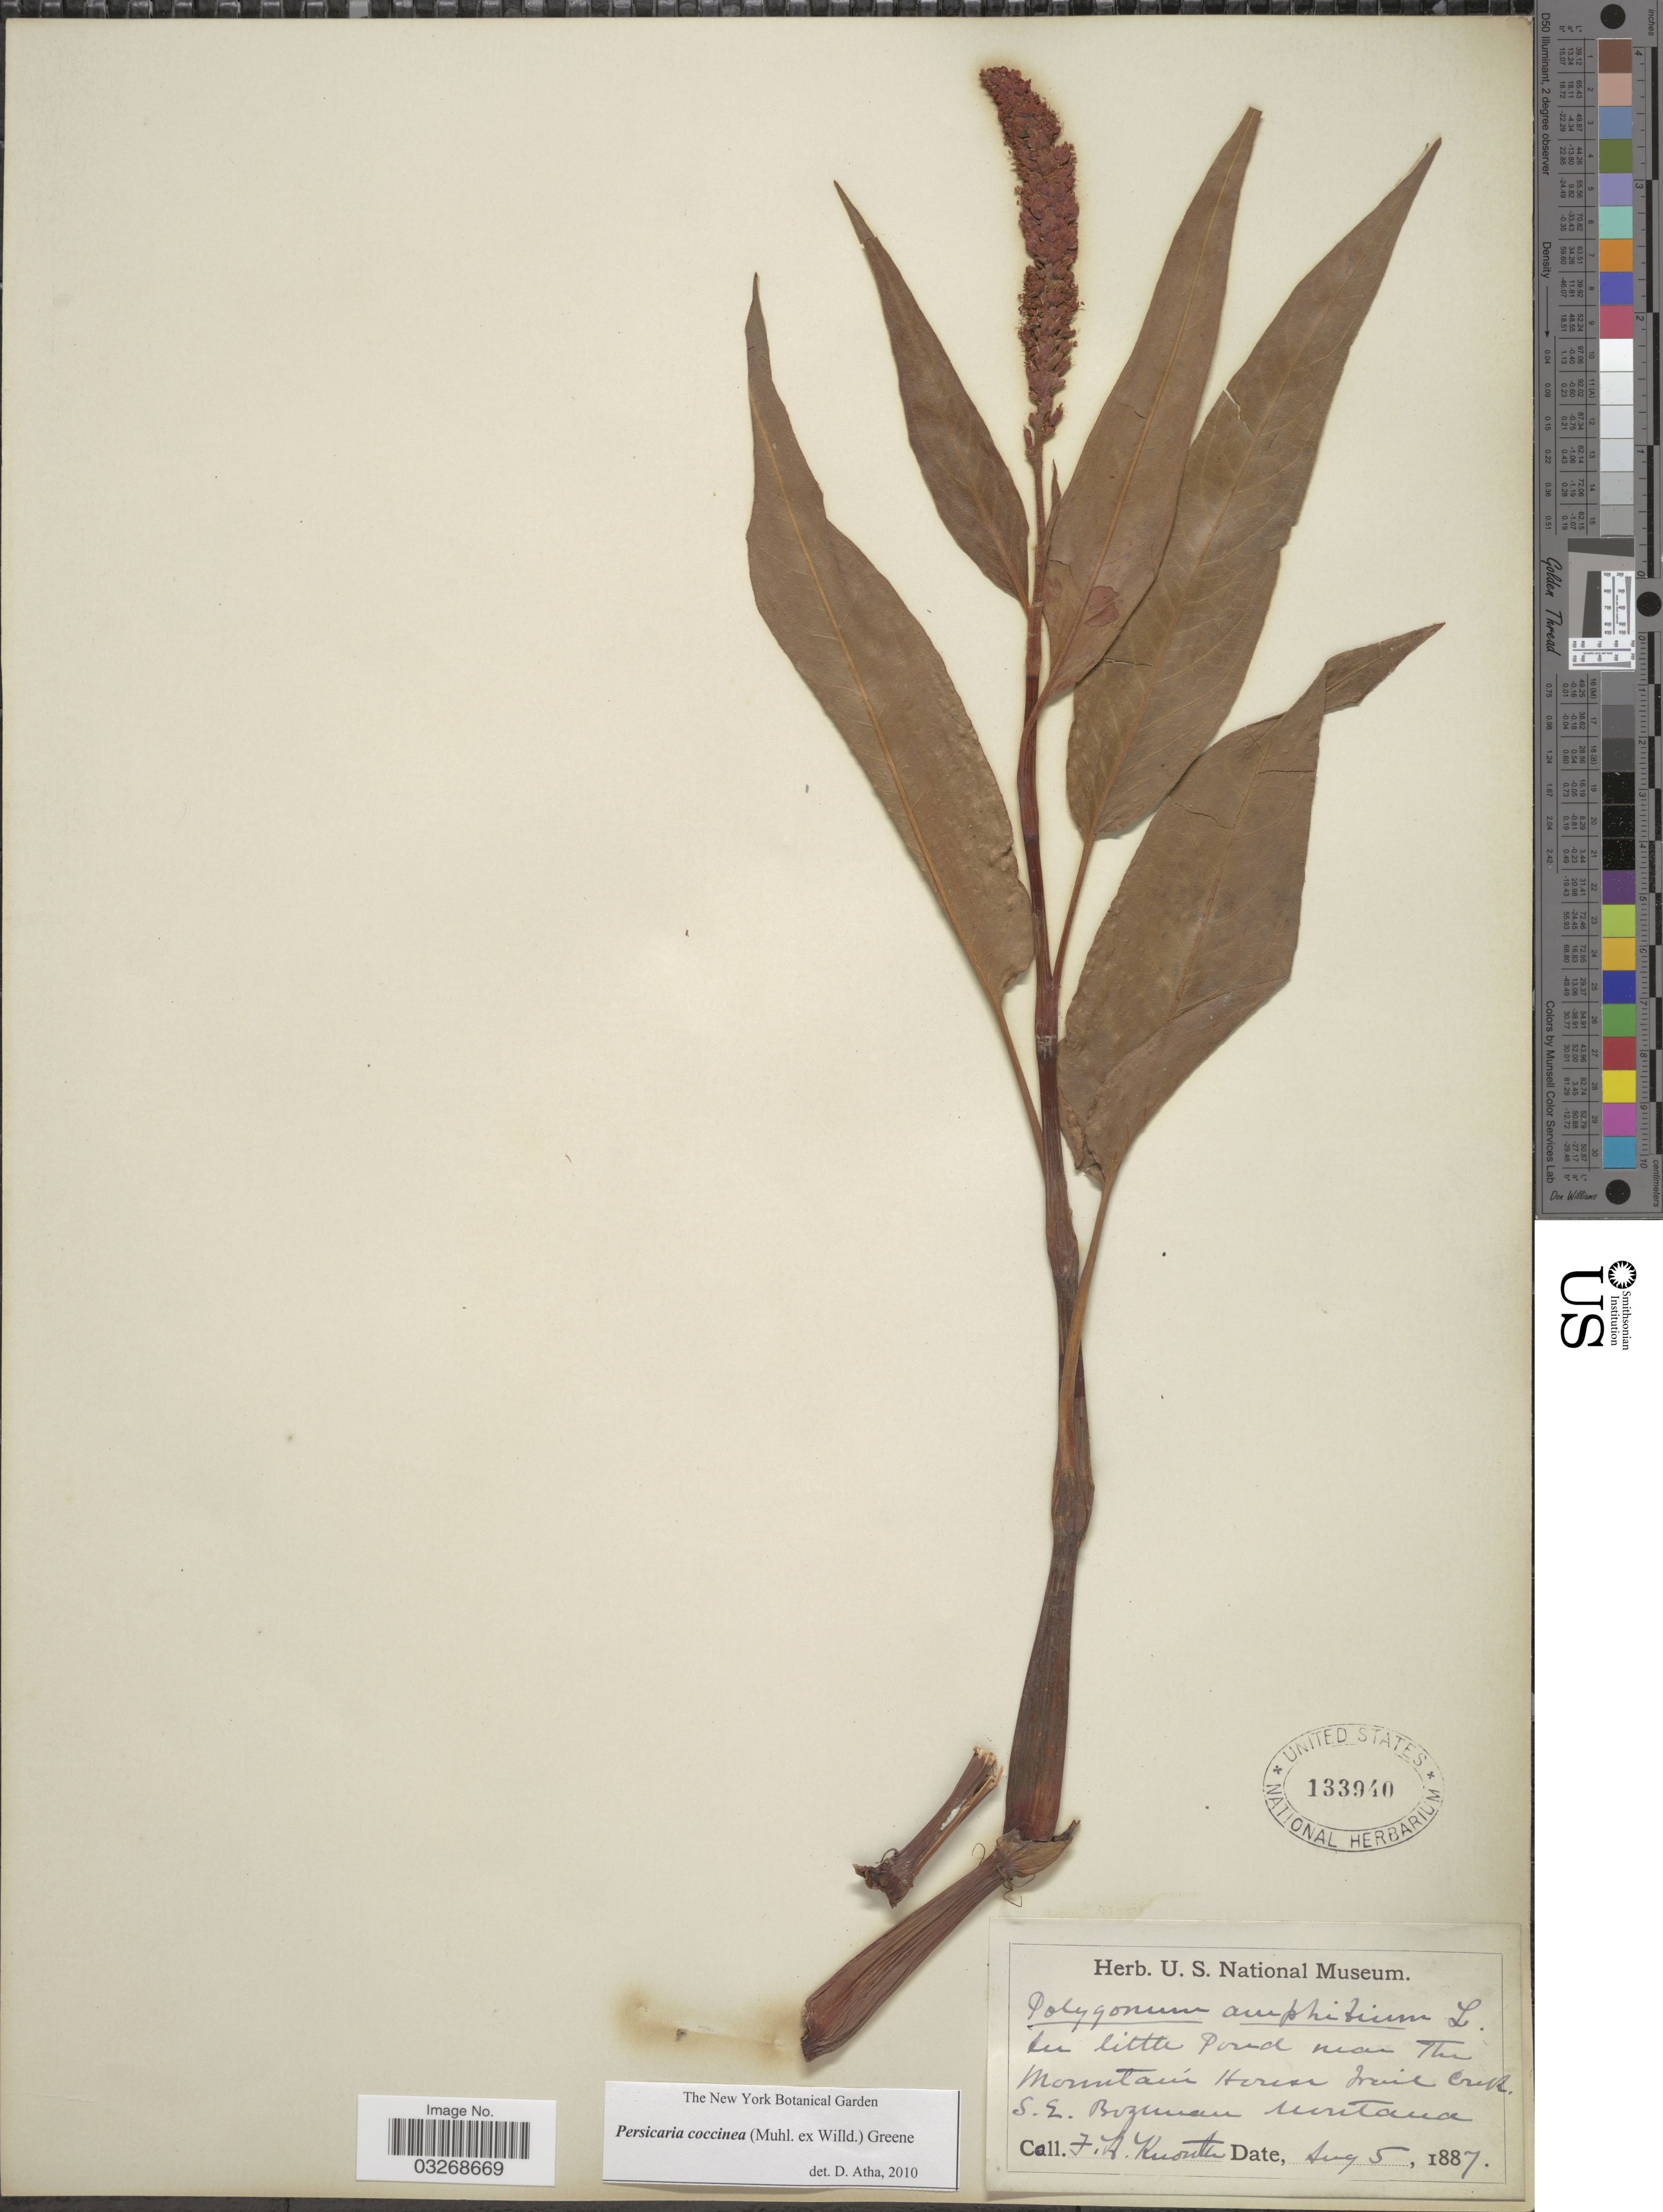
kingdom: Plantae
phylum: Tracheophyta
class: Magnoliopsida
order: Caryophyllales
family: Polygonaceae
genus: Persicaria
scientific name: Persicaria coccinea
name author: (Muhl. ex Willd.) Greene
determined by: Atha, D. E.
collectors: F. H. Knowlton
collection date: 1887-08-05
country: United States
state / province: Montana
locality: In little Pond near The Mountain House trail Creek. S. E. Bozeman.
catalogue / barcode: US 133940